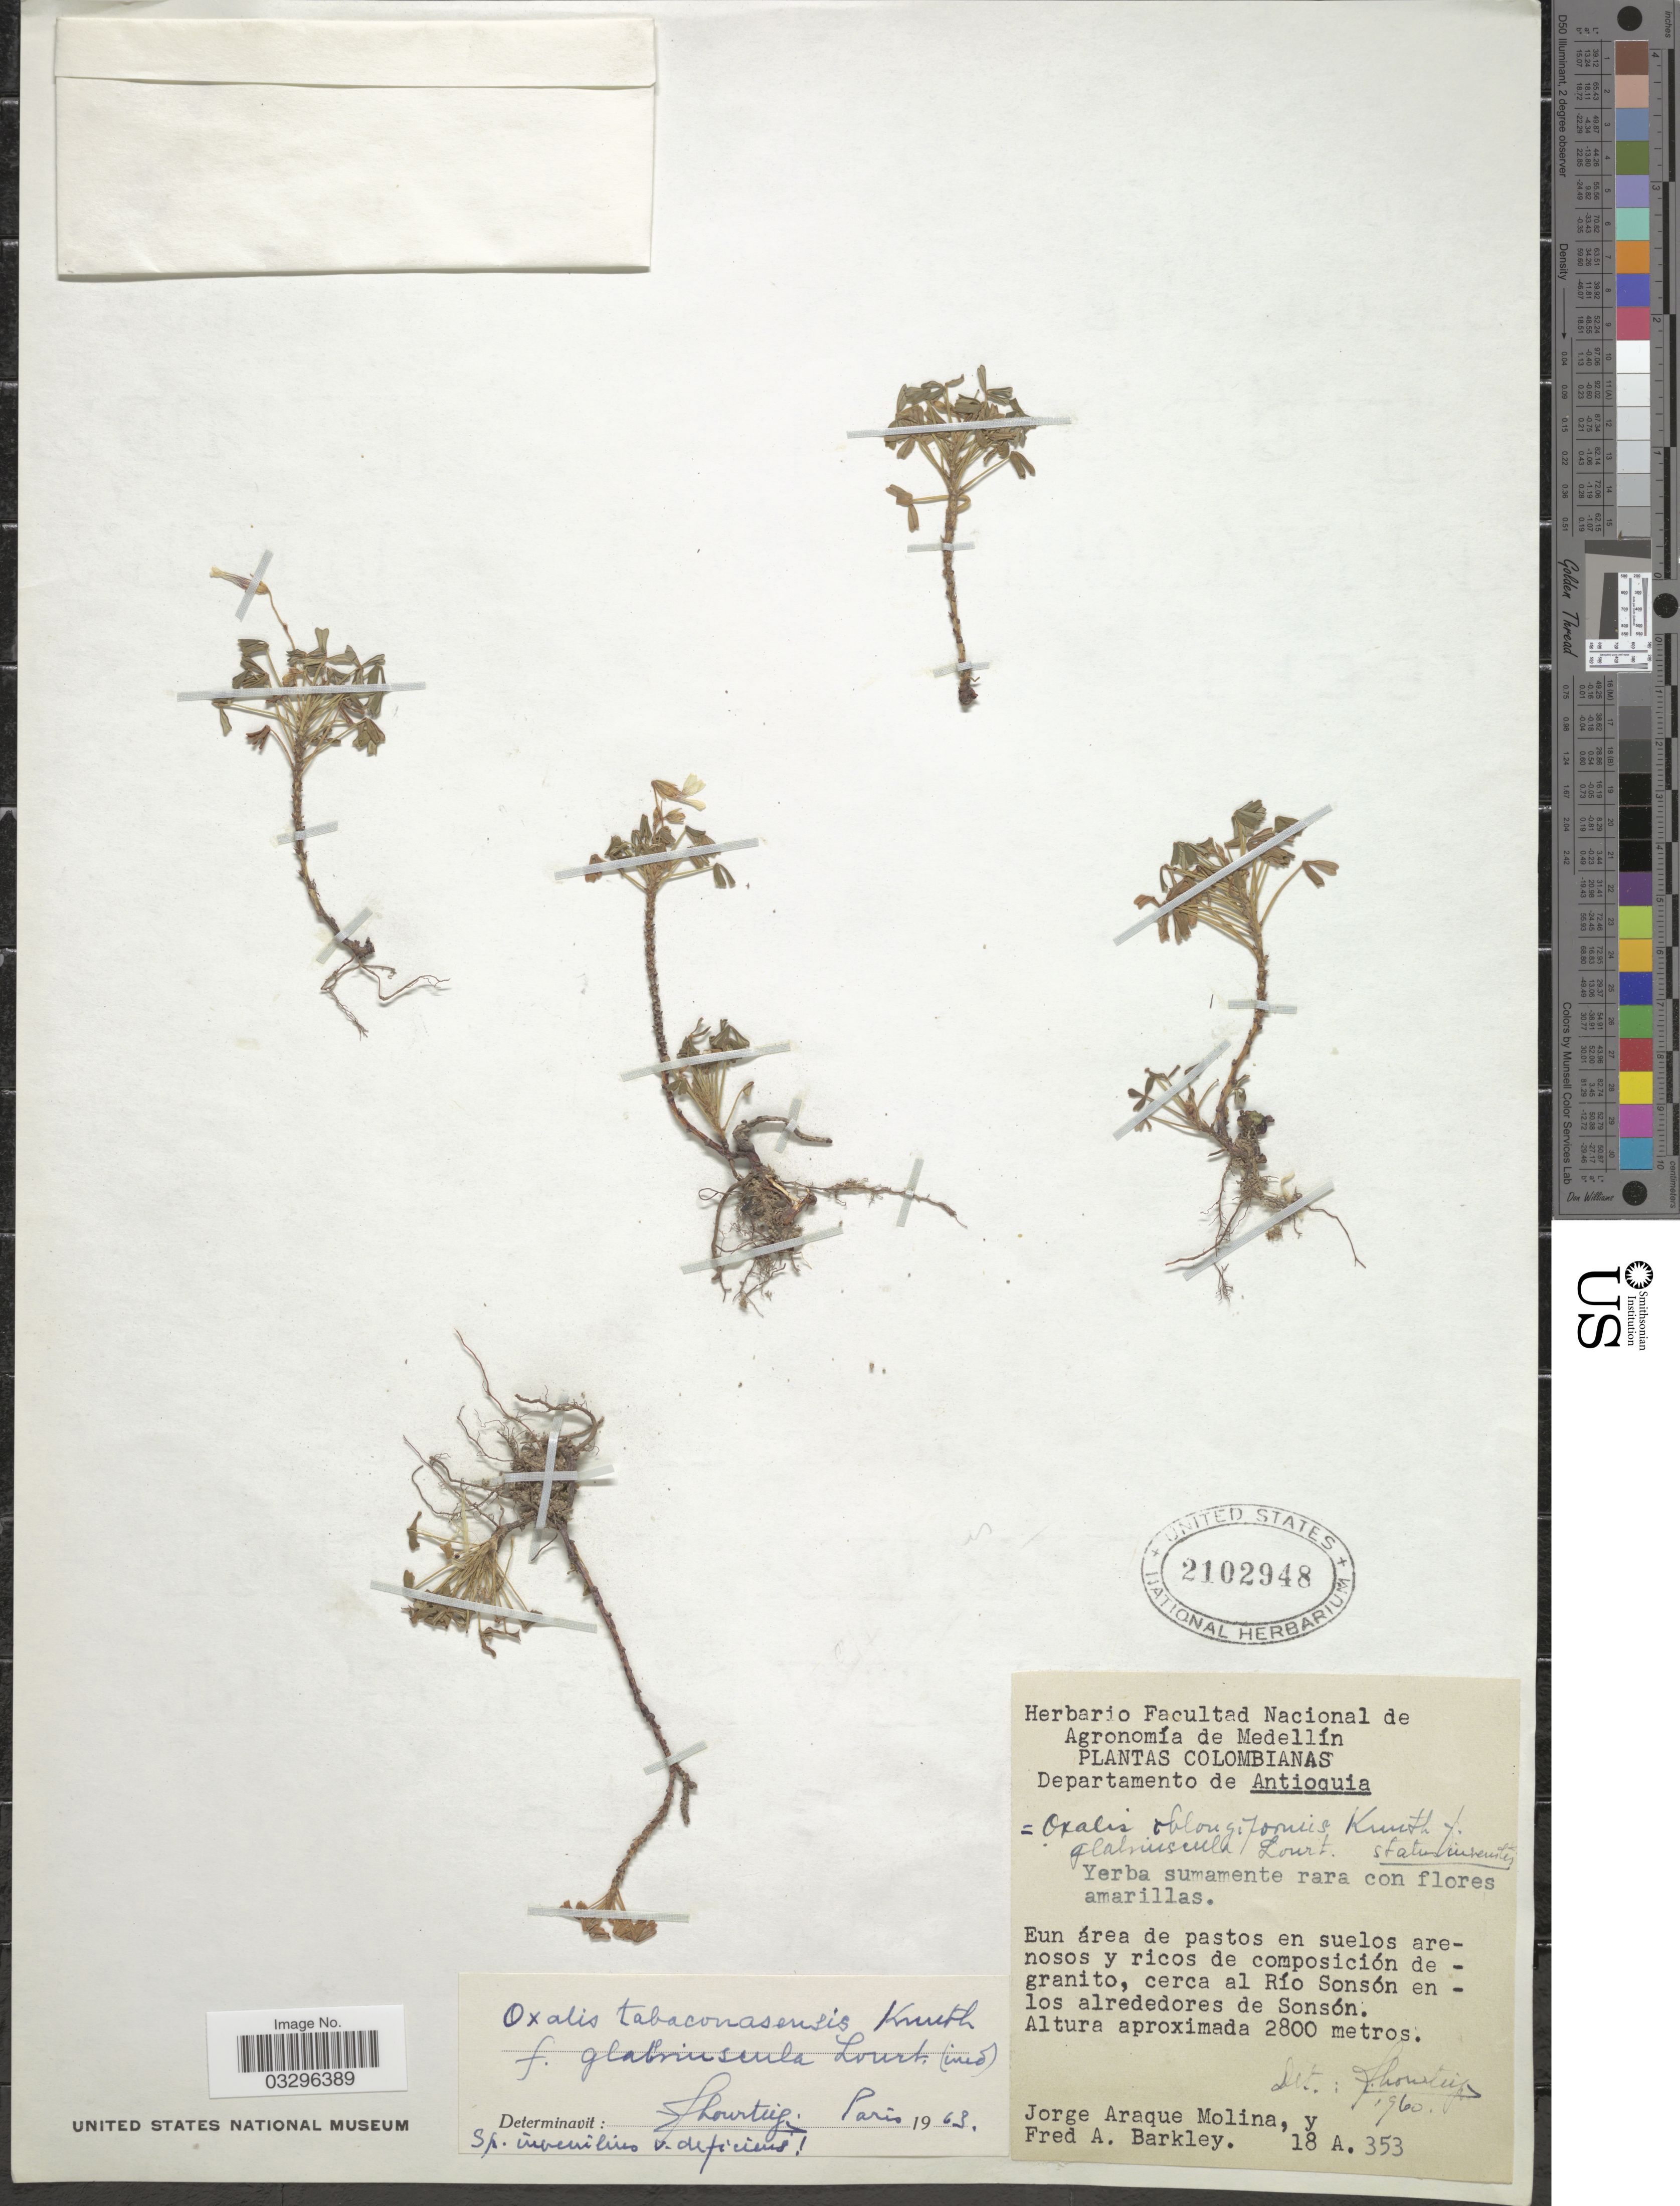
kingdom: Plantae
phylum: Tracheophyta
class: Magnoliopsida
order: Oxalidales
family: Oxalidaceae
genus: Oxalis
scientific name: Oxalis tabaconasensis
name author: R. Knuth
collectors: J. A. Molina & F. A. Barkley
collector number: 18 A. 353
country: Colombia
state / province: Antioquia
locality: Departamento de Antioquia. Cerca al Río Sonsón en los alrededores de Sonsón.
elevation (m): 2800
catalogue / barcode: US 2102948